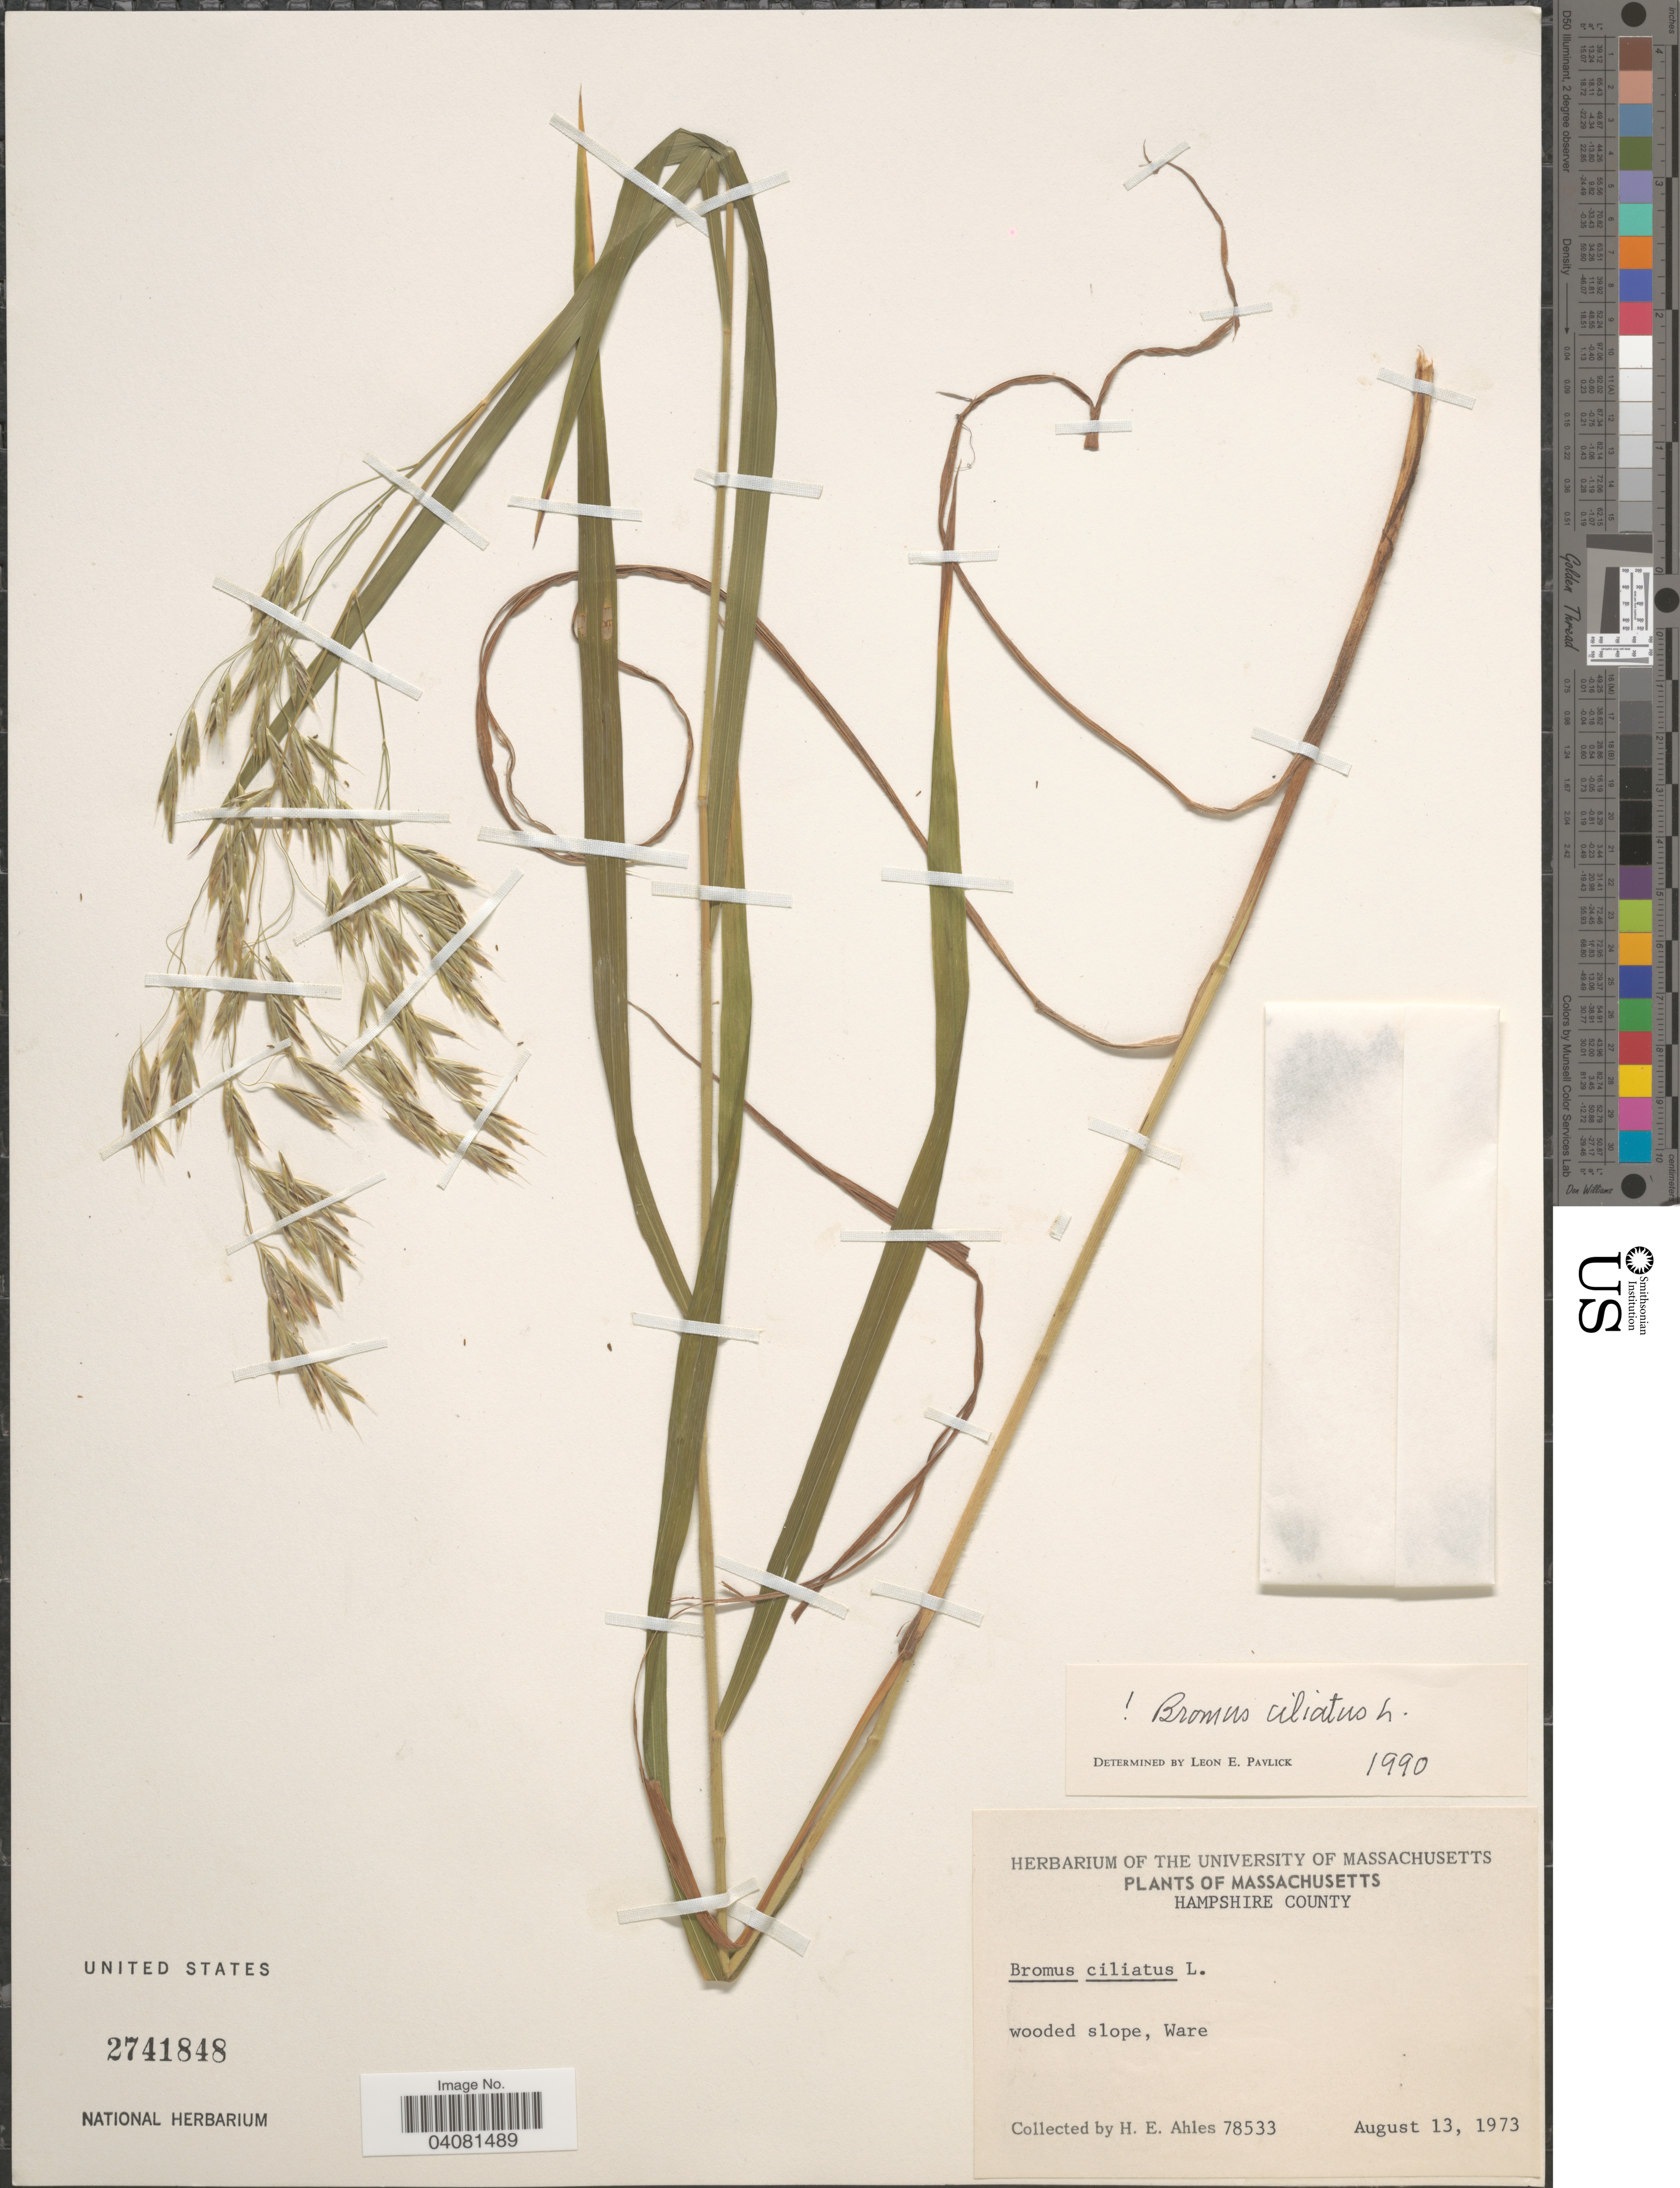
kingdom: Plantae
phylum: Tracheophyta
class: Liliopsida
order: Poales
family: Poaceae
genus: Bromus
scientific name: Bromus ciliatus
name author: L.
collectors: H. E. Ahles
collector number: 78533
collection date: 1973-08-13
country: United States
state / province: Massachusetts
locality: Hampshire County. Wooded slope, Ware.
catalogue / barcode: US 2741848